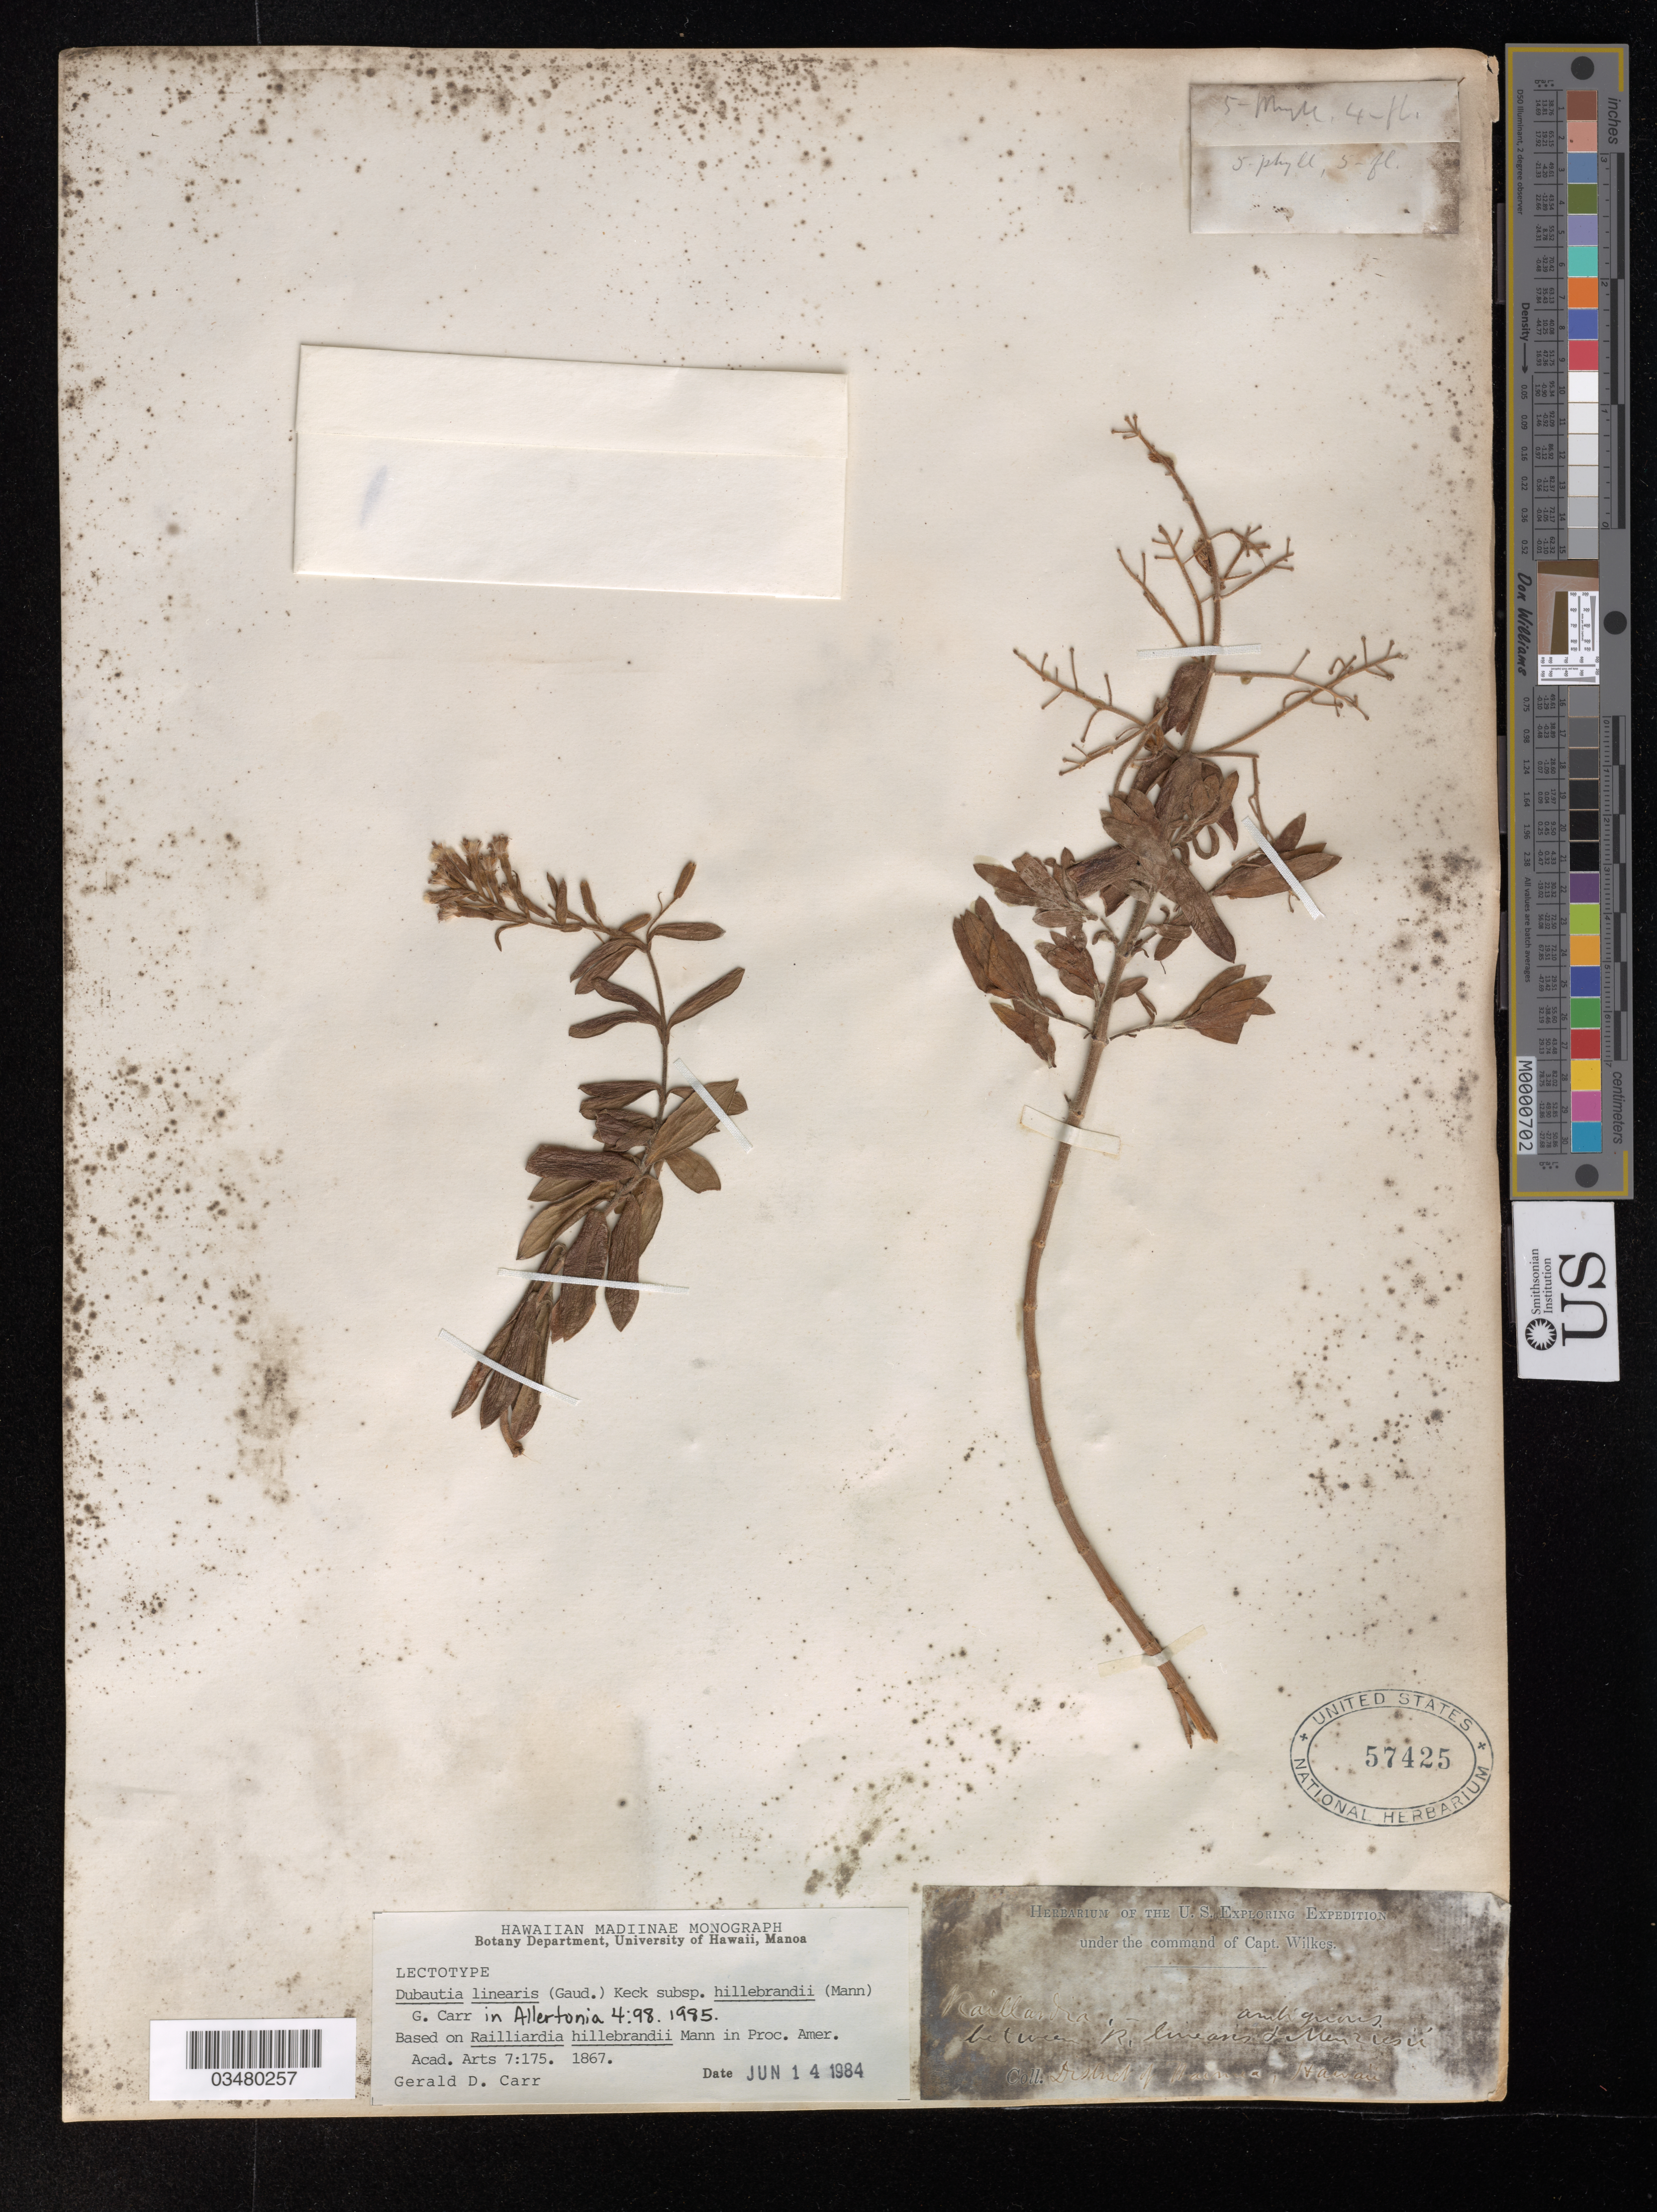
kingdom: Plantae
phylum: Tracheophyta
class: Magnoliopsida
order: Asterales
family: Asteraceae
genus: Railliardia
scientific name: Railliardia hillebrandii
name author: H. Mann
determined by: Carr, G. D., (HAW), University of Hawaii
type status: Lectotype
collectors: Wilkes Explor. Exped.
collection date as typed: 1838 to -- --- 1842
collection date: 1838/1842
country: United States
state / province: Hawaii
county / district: Hawaii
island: Hawaii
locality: District of Waimea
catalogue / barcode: US 57425